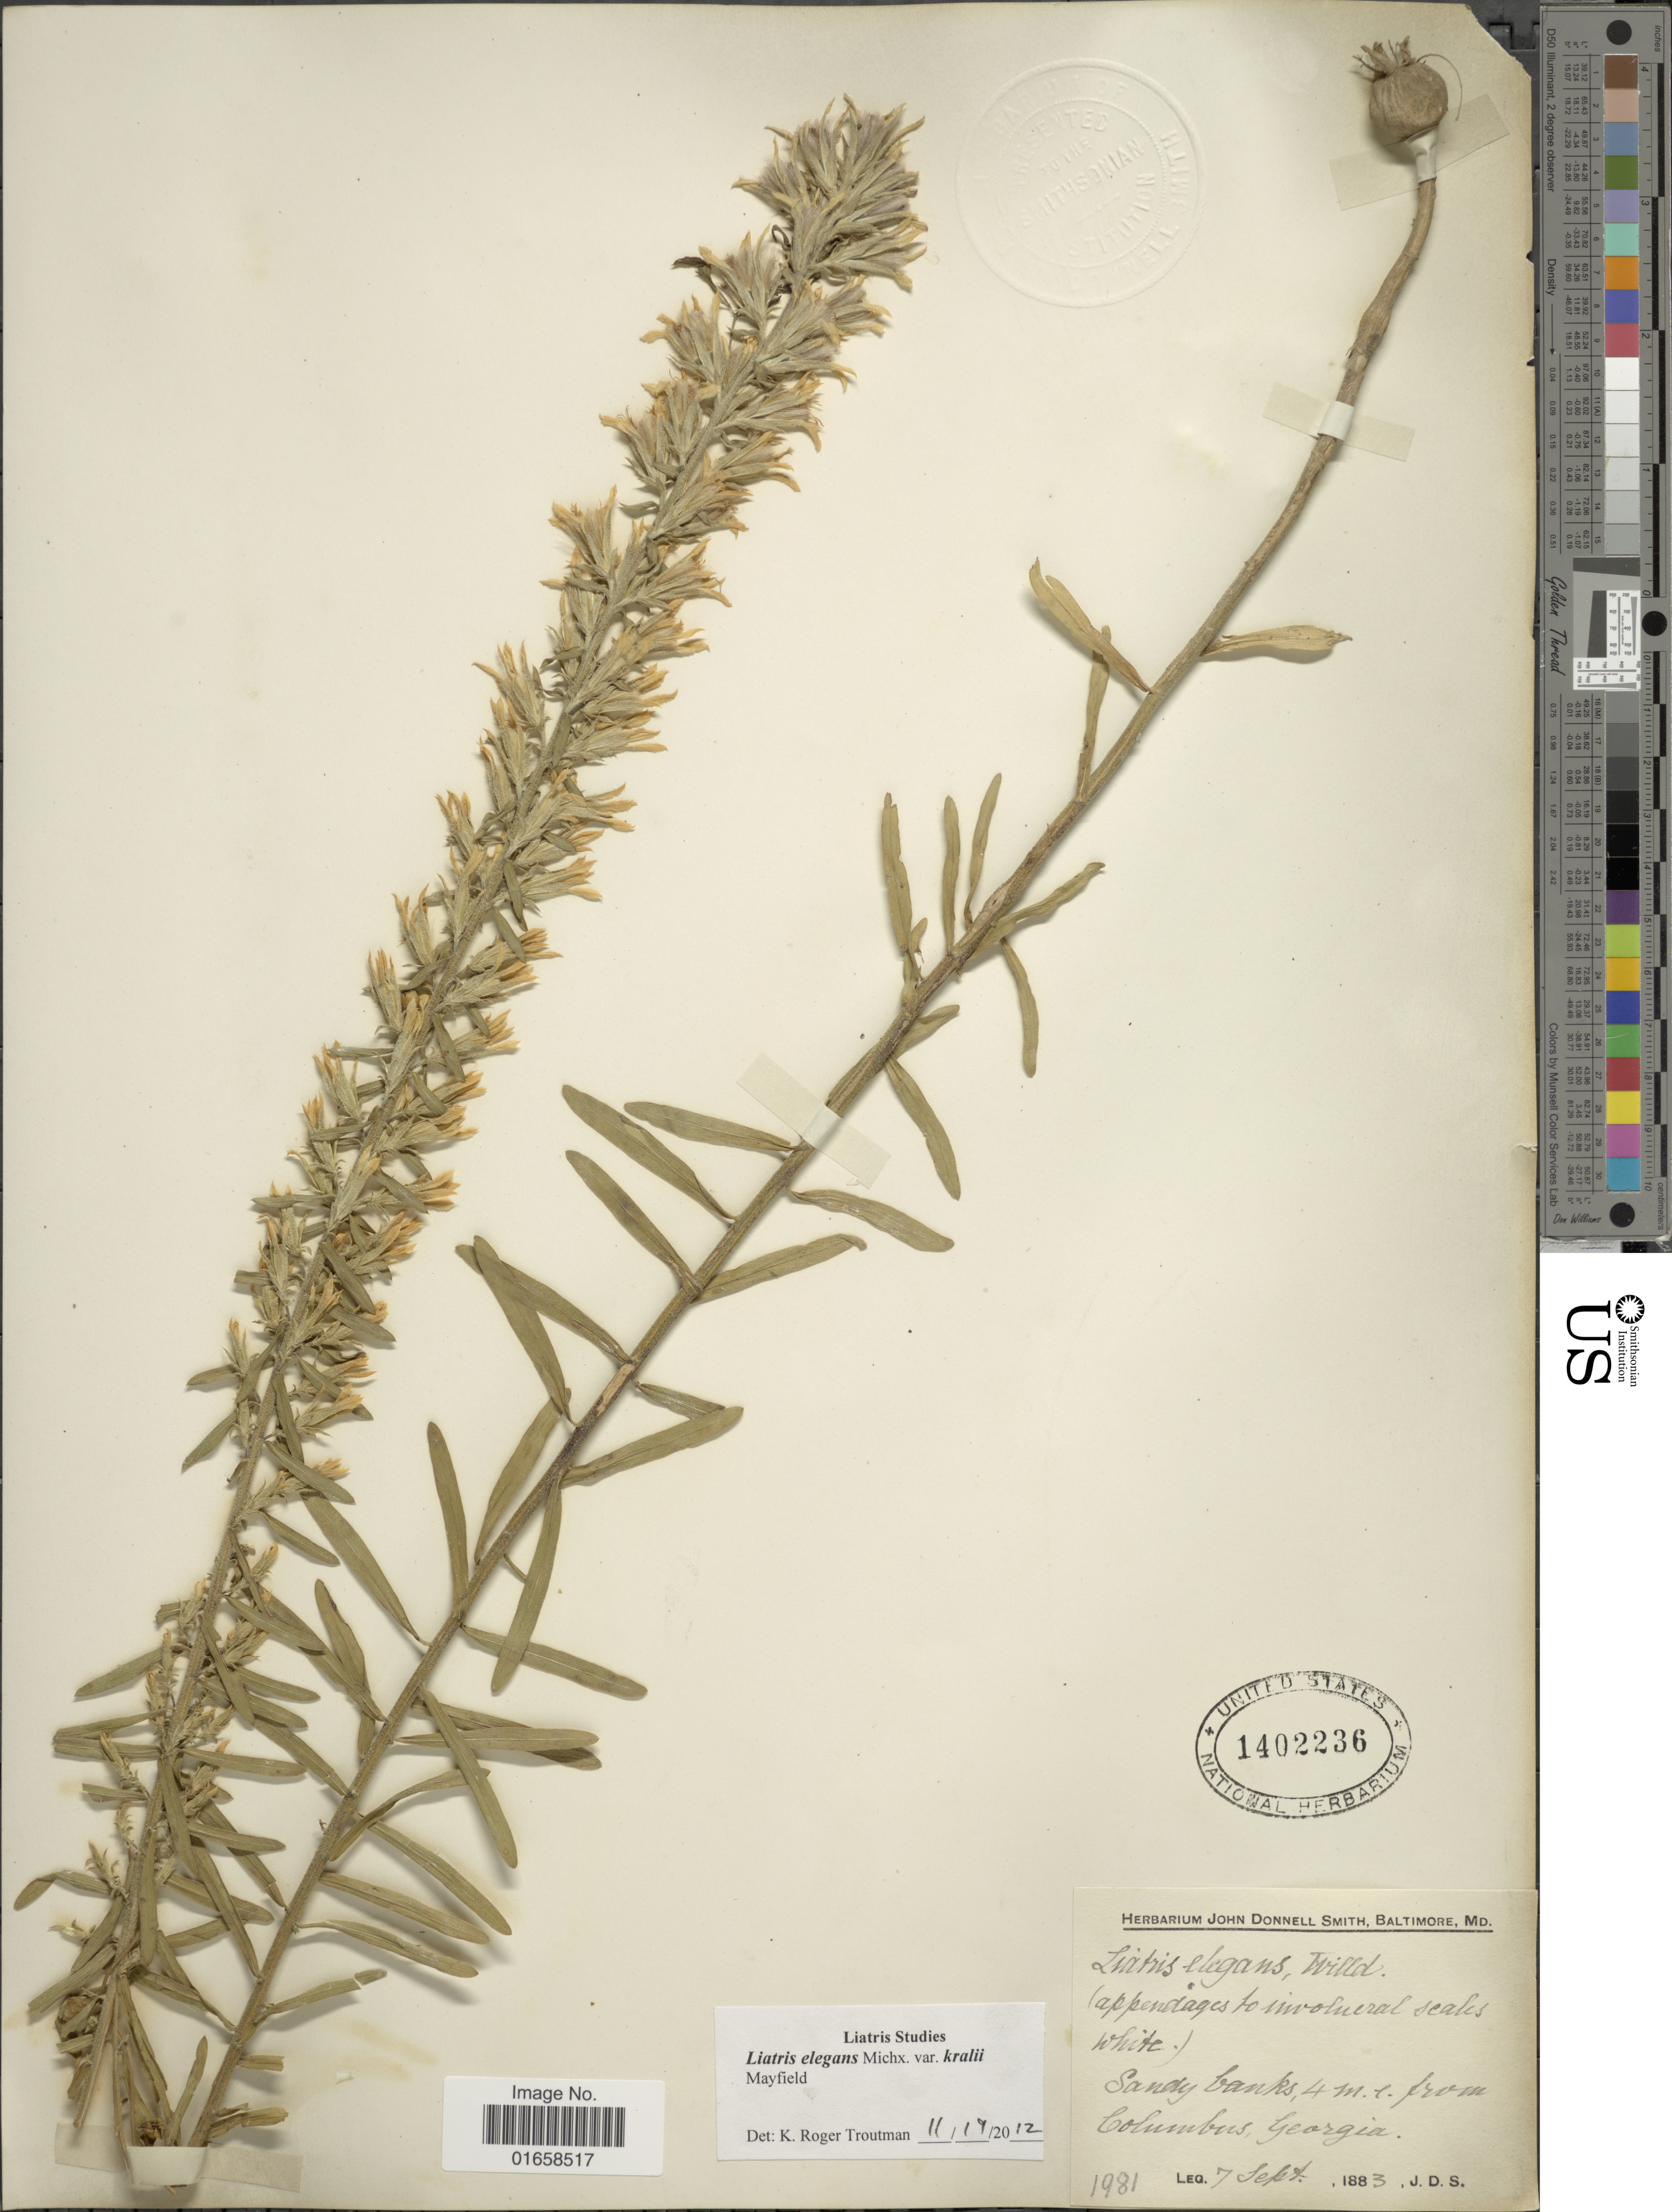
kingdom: Plantae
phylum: Tracheophyta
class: Magnoliopsida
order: Asterales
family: Asteraceae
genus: Liatris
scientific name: Liatris elegans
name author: (Walter) Michx.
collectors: J. Donnell Smith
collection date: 1981-09-07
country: United States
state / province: Georgia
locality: Sandy banks, 4 mi. from Columbus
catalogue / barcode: US 1402236